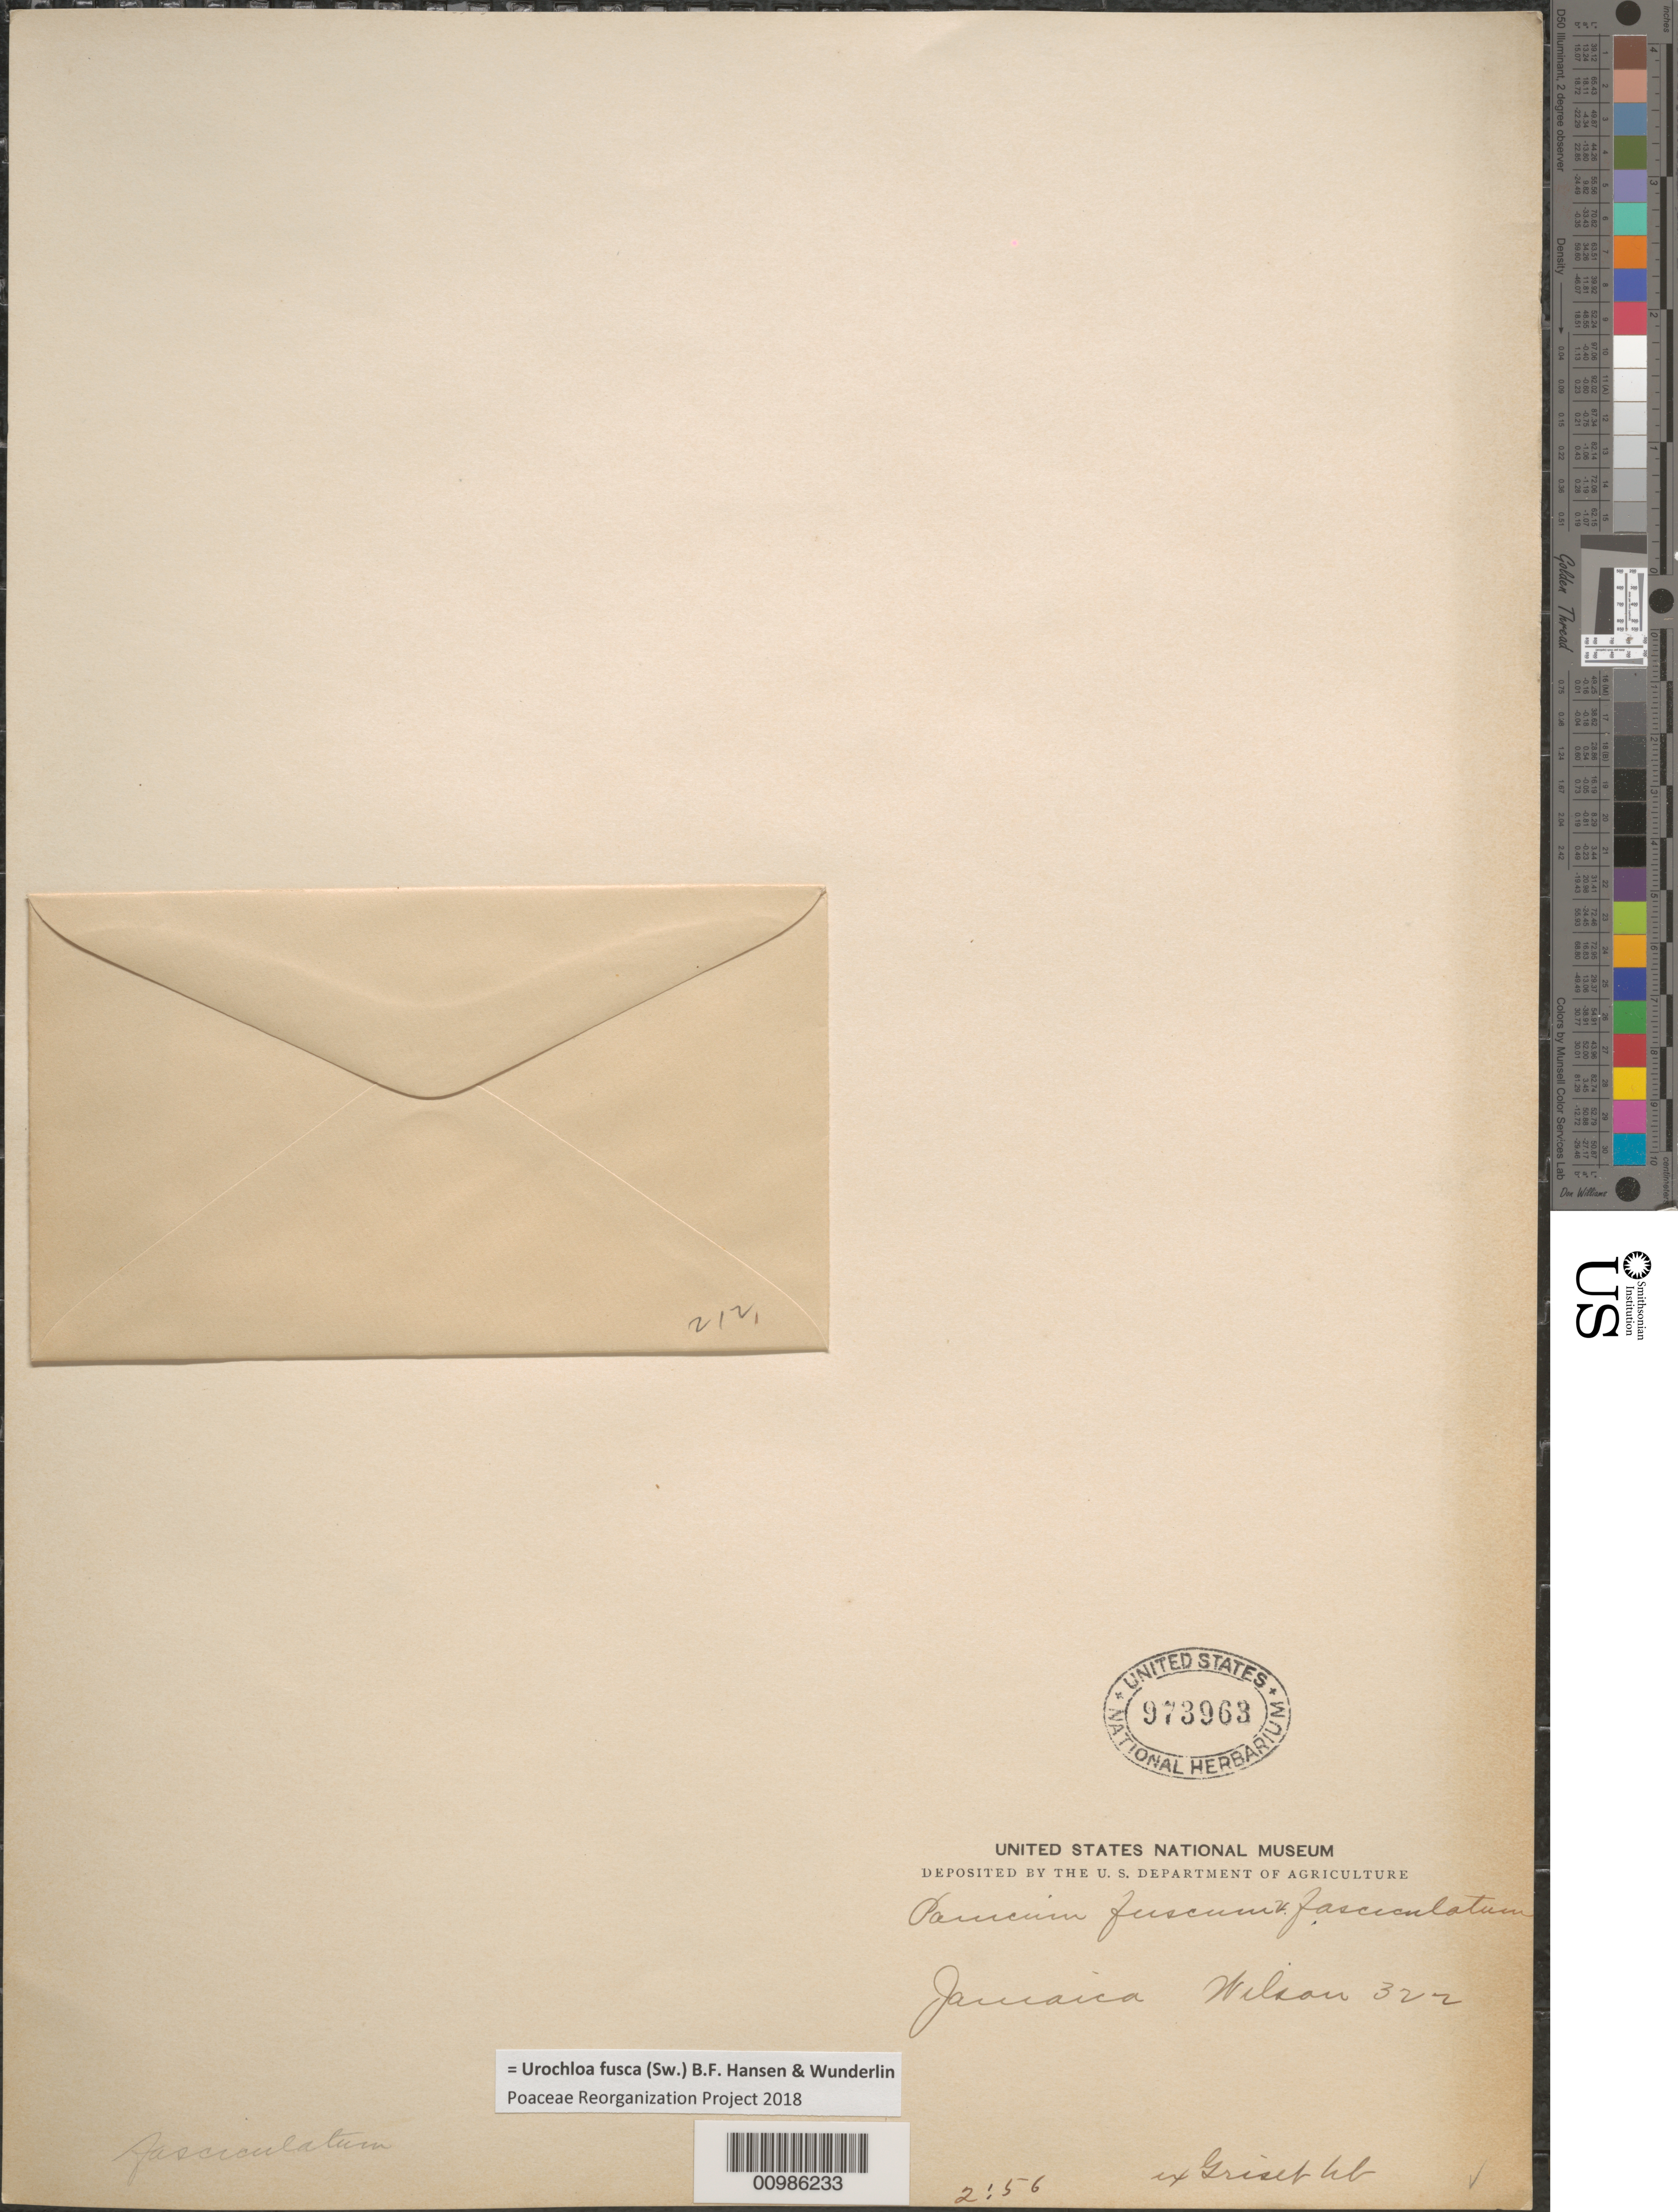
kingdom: Plantae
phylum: Tracheophyta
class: Liliopsida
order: Poales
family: Poaceae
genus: Brachiaria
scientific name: Brachiaria fasciculata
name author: (Sw.) Parodi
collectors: -- Wilson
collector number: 322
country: Jamaica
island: Jamaica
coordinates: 0 N, 0 E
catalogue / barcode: US 973963